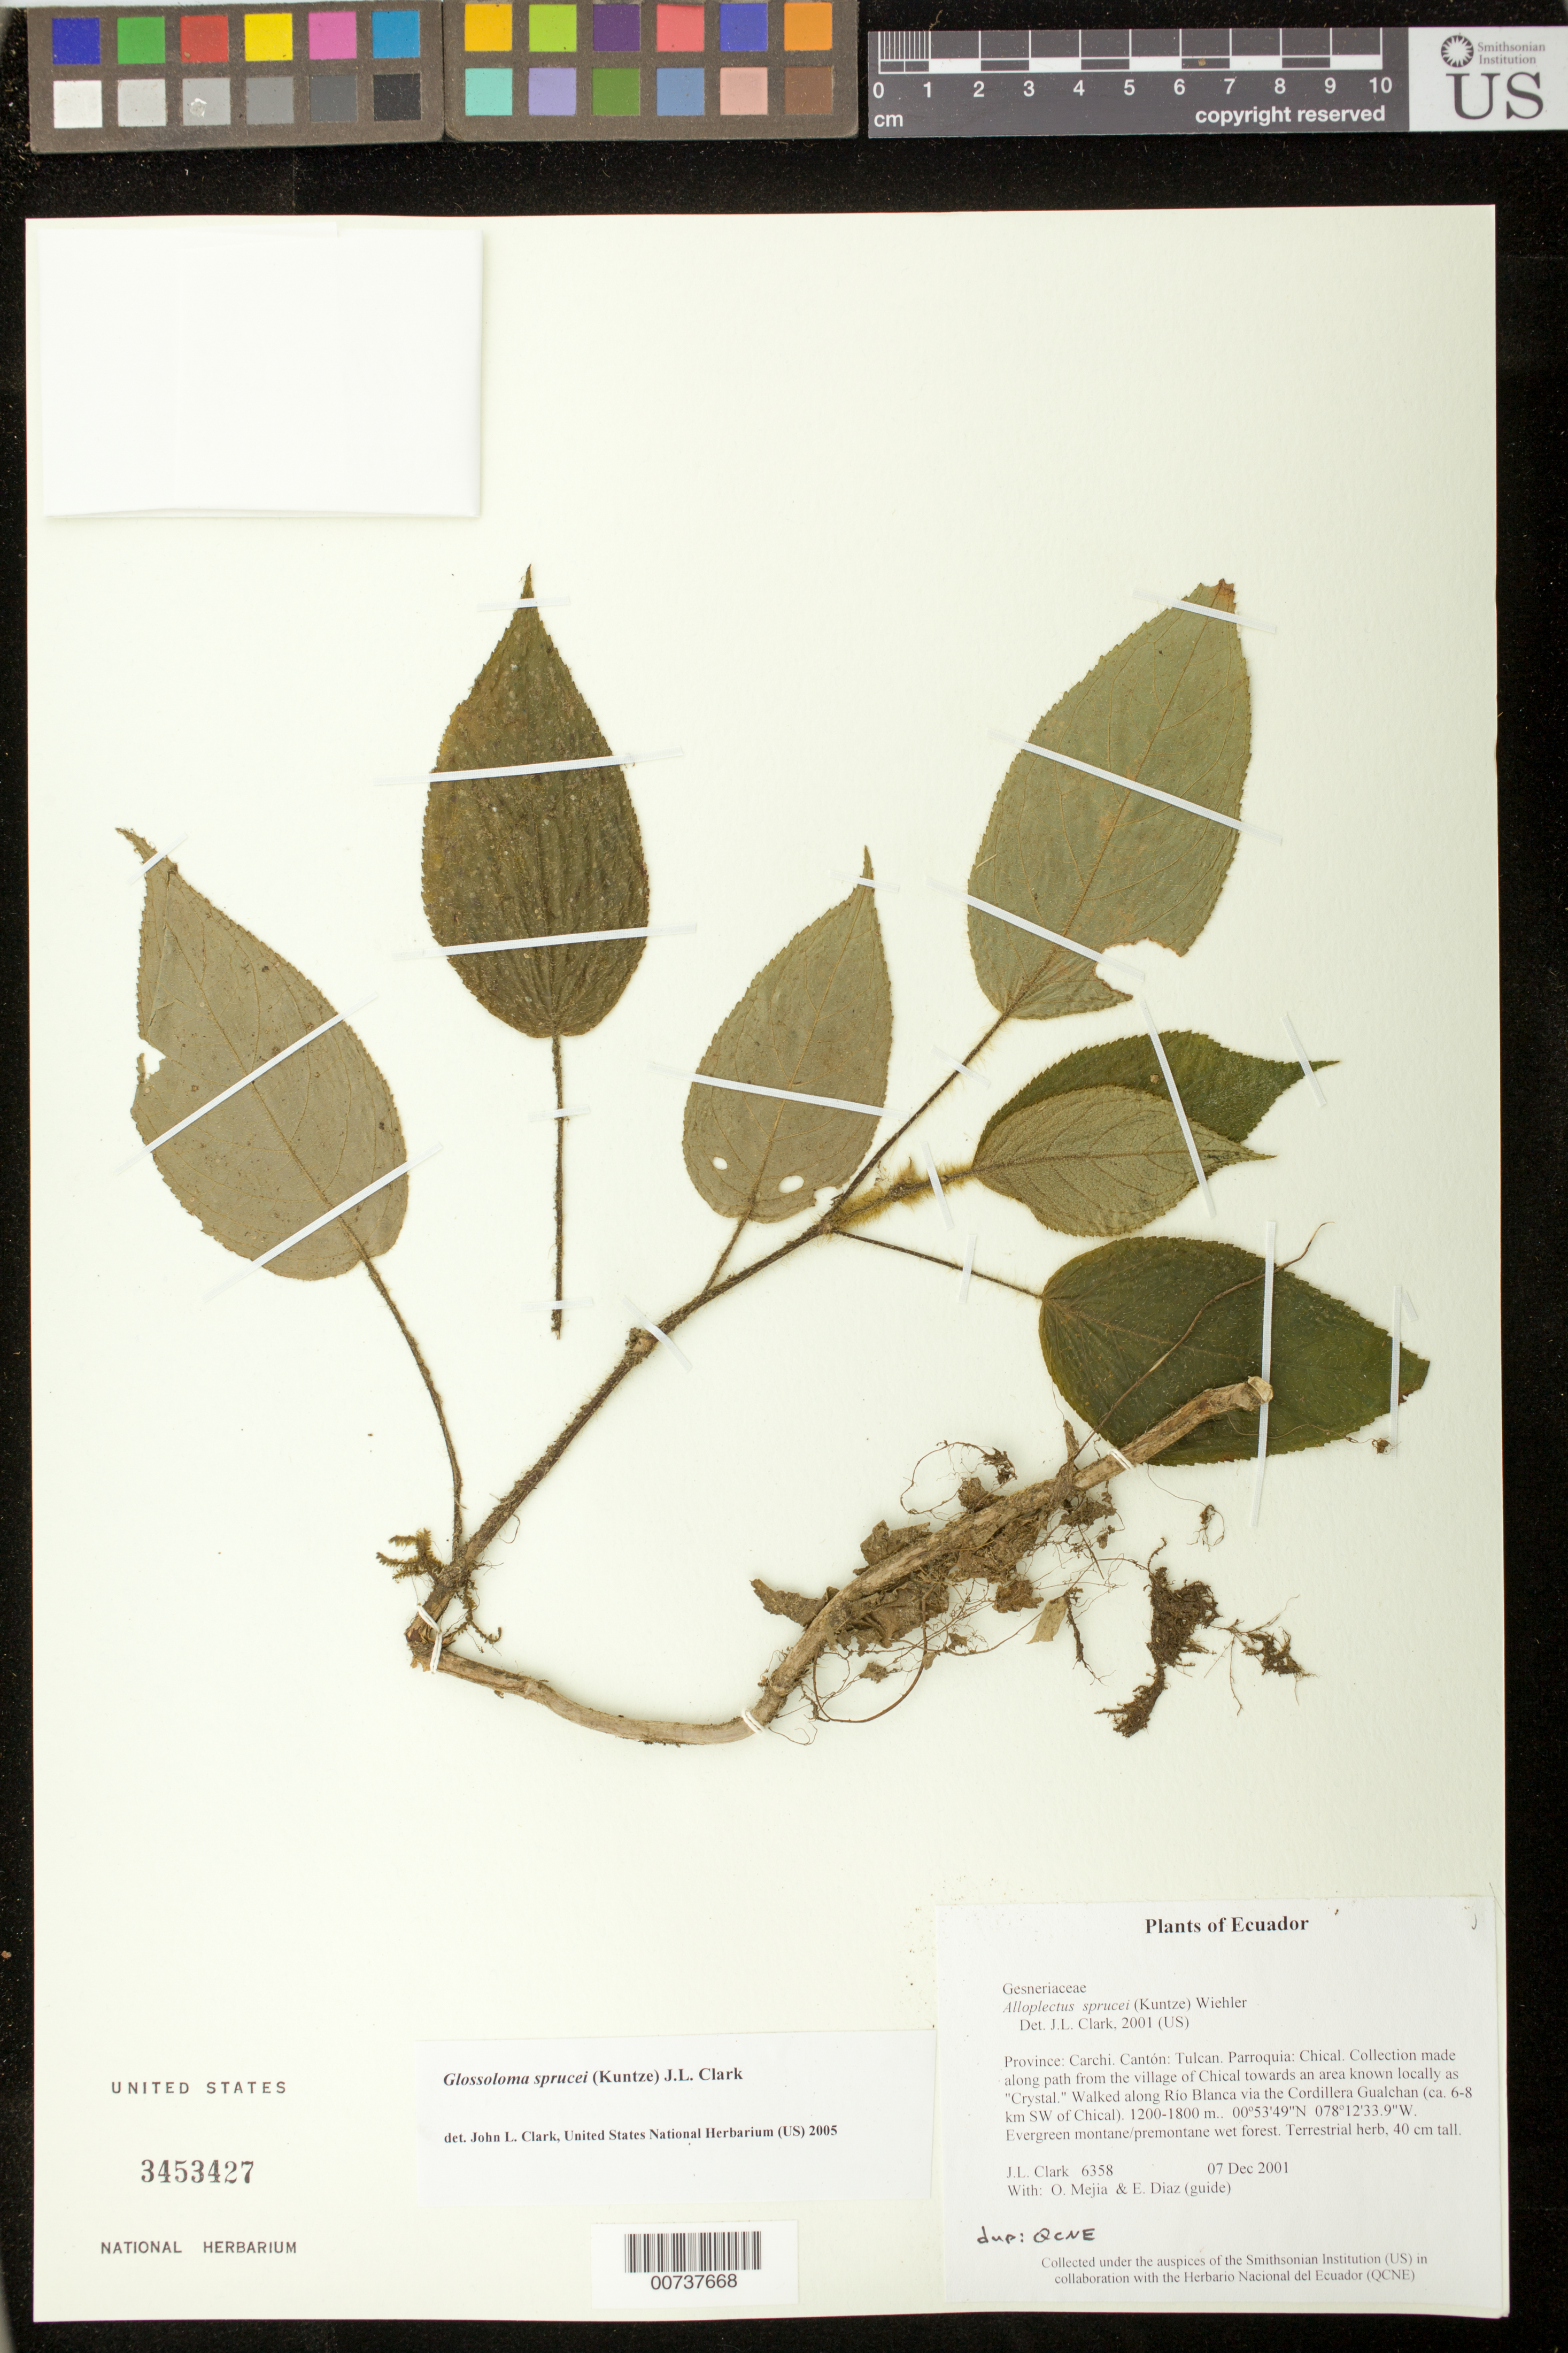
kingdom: Plantae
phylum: Tracheophyta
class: Magnoliopsida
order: Lamiales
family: Gesneriaceae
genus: Glossoloma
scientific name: Glossoloma sprucei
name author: (Kuntze) J.L. Clark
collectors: J. L. Clark, O. Mejia & E. Diaz (guide)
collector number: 6358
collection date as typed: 07 Dec 2001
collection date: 2001-12-07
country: Ecuador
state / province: Carchi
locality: Tulcan. Parroquia: Chical. Collection made along path from the village of Chical towards an area known locally as "Crystal." Walked along Río Blanca via the Cordillera Gualchan (ca. 6-8 km SW of Chical).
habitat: Evergreen montane/premontane wet forest.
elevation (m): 1200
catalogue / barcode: US 3453427